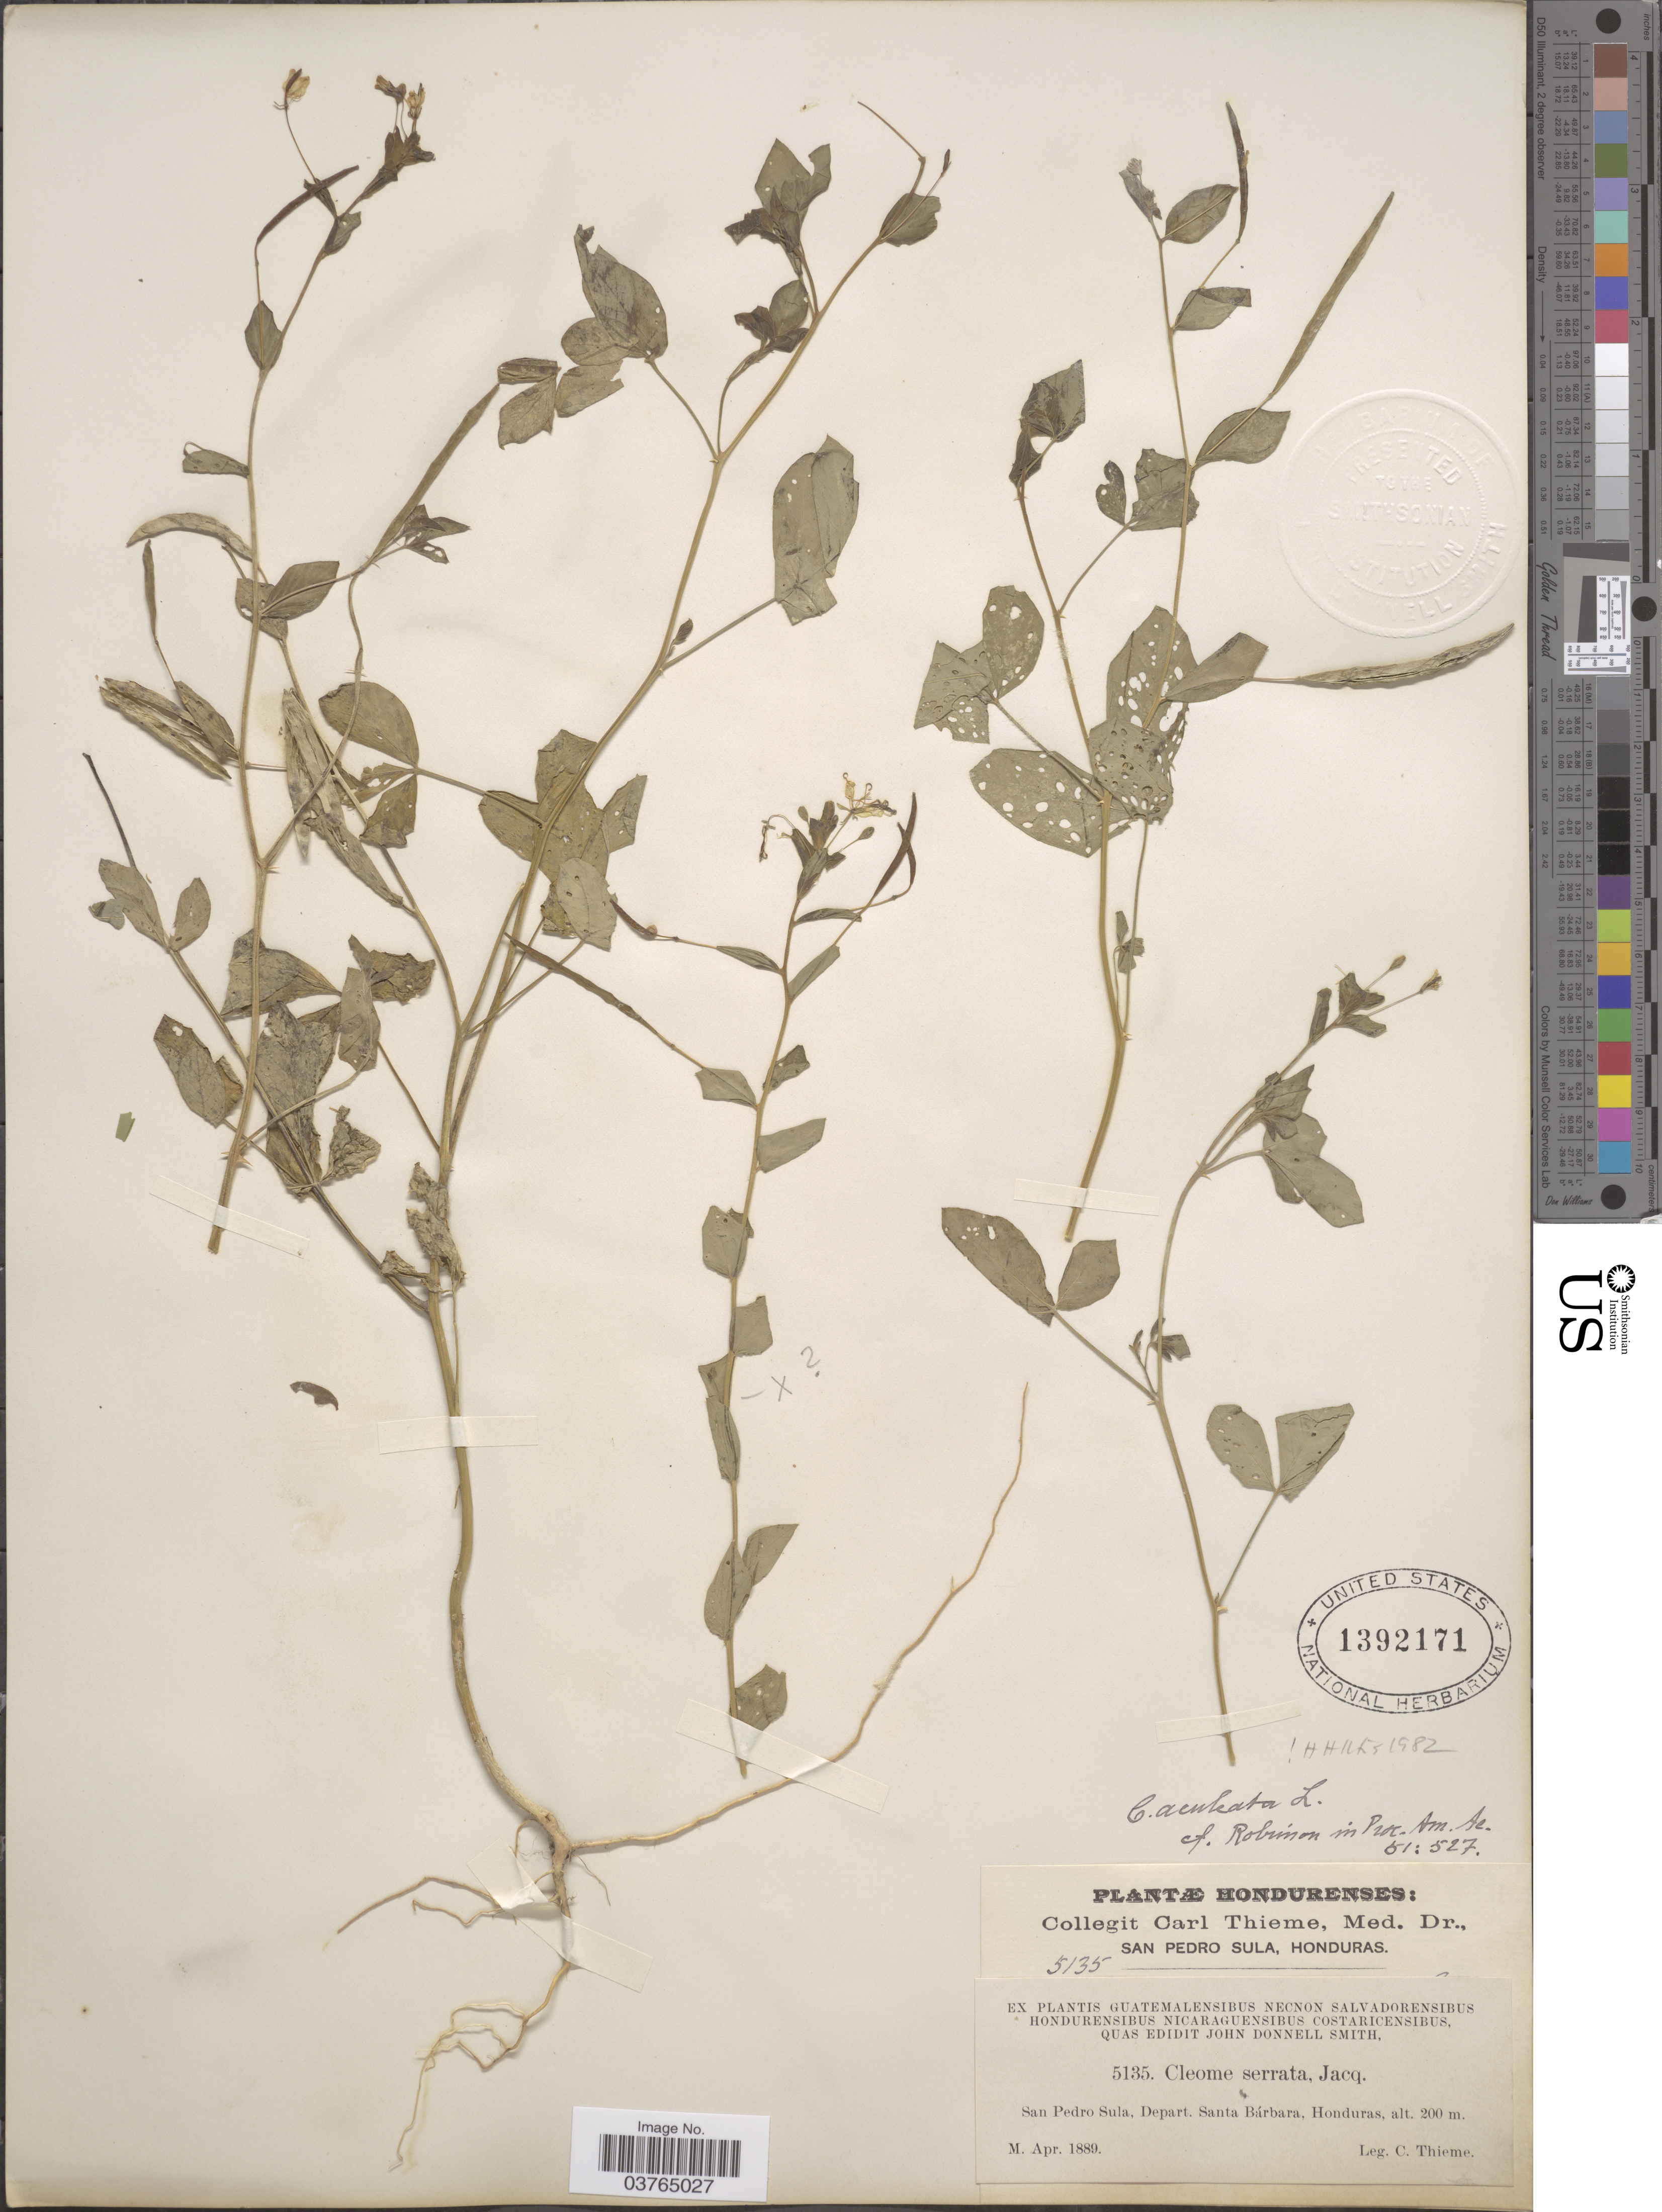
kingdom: Plantae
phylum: Tracheophyta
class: Magnoliopsida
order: Brassicales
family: Cleomaceae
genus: Tarenaya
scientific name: Tarenaya aculeata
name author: (L.) Soares Neto & Roalson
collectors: C. Thieme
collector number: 5135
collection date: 1889-04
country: Honduras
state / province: Santa Barbara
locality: San Pedro Sula, Depart. Santa Bárbara.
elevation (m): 200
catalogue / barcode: US 1392171